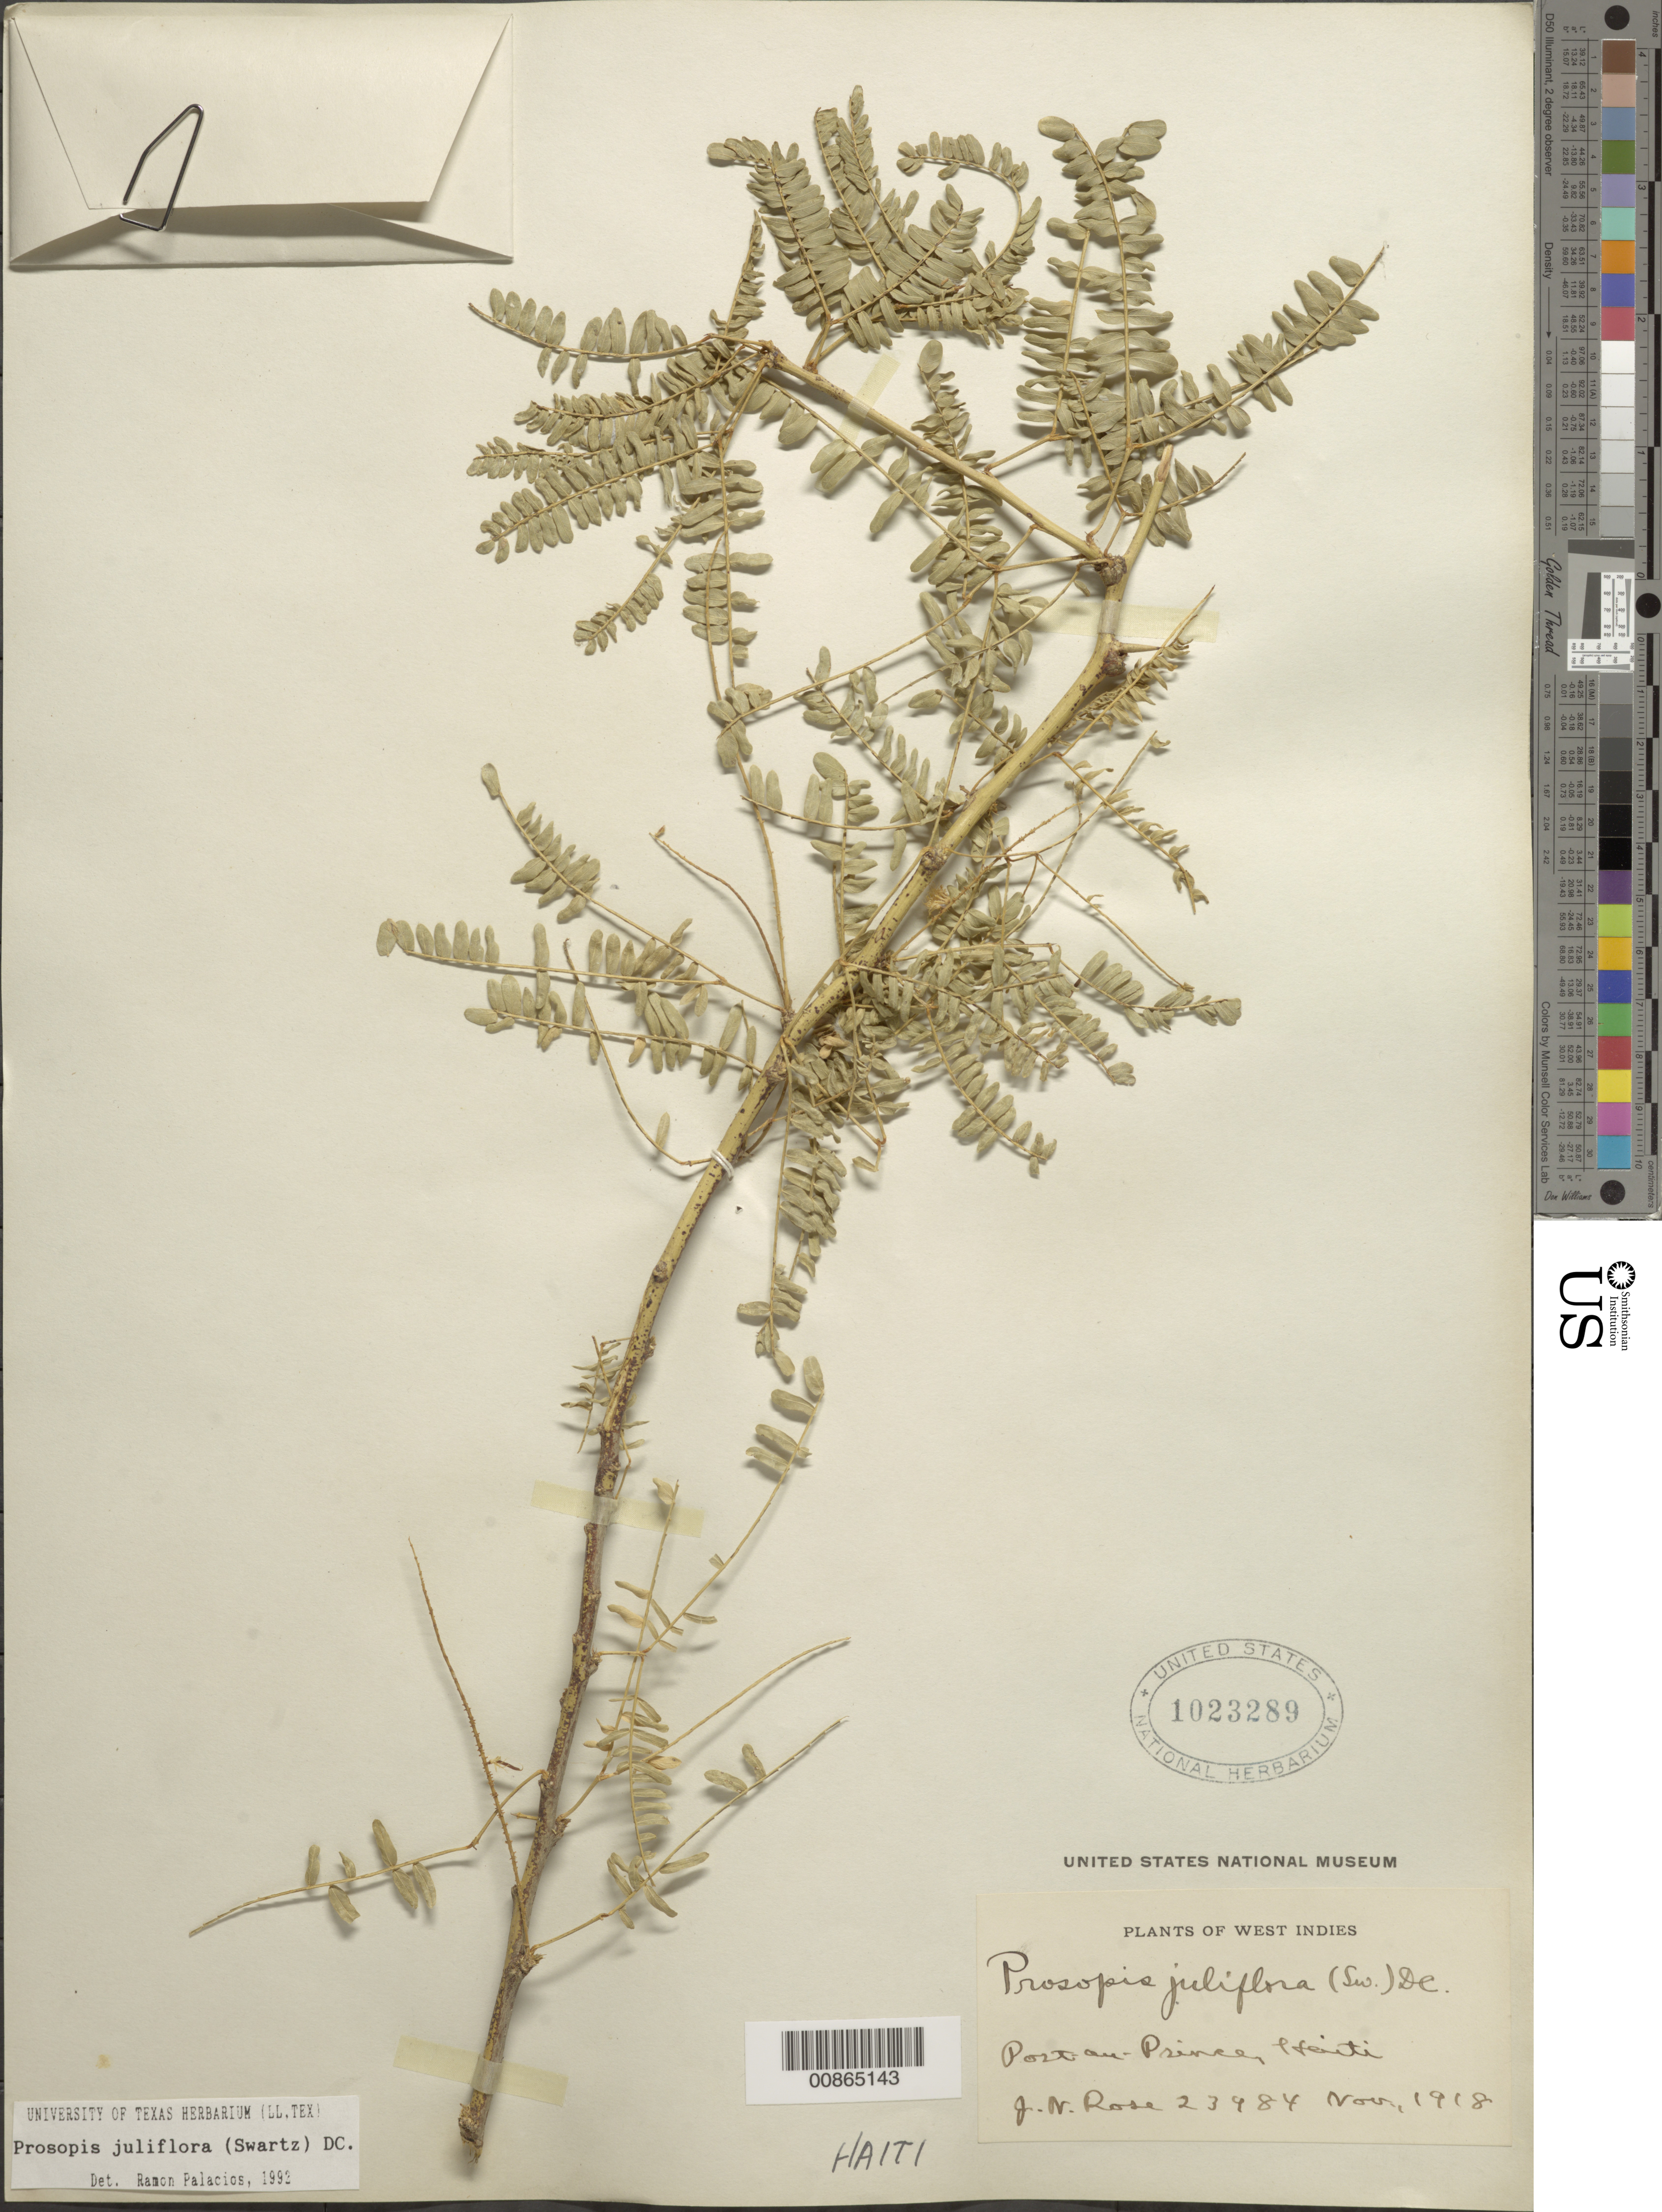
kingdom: Plantae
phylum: Tracheophyta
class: Magnoliopsida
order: Fabales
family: Fabaceae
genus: Neltuma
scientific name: Neltuma juliflora var. juliflora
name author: (Sw.) Raf.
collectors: J. N. Rose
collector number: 23984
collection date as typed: Nov 1918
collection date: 1918-11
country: Haiti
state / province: Óuest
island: Hispaniola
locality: Port-au-Prince.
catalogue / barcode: US 1023289